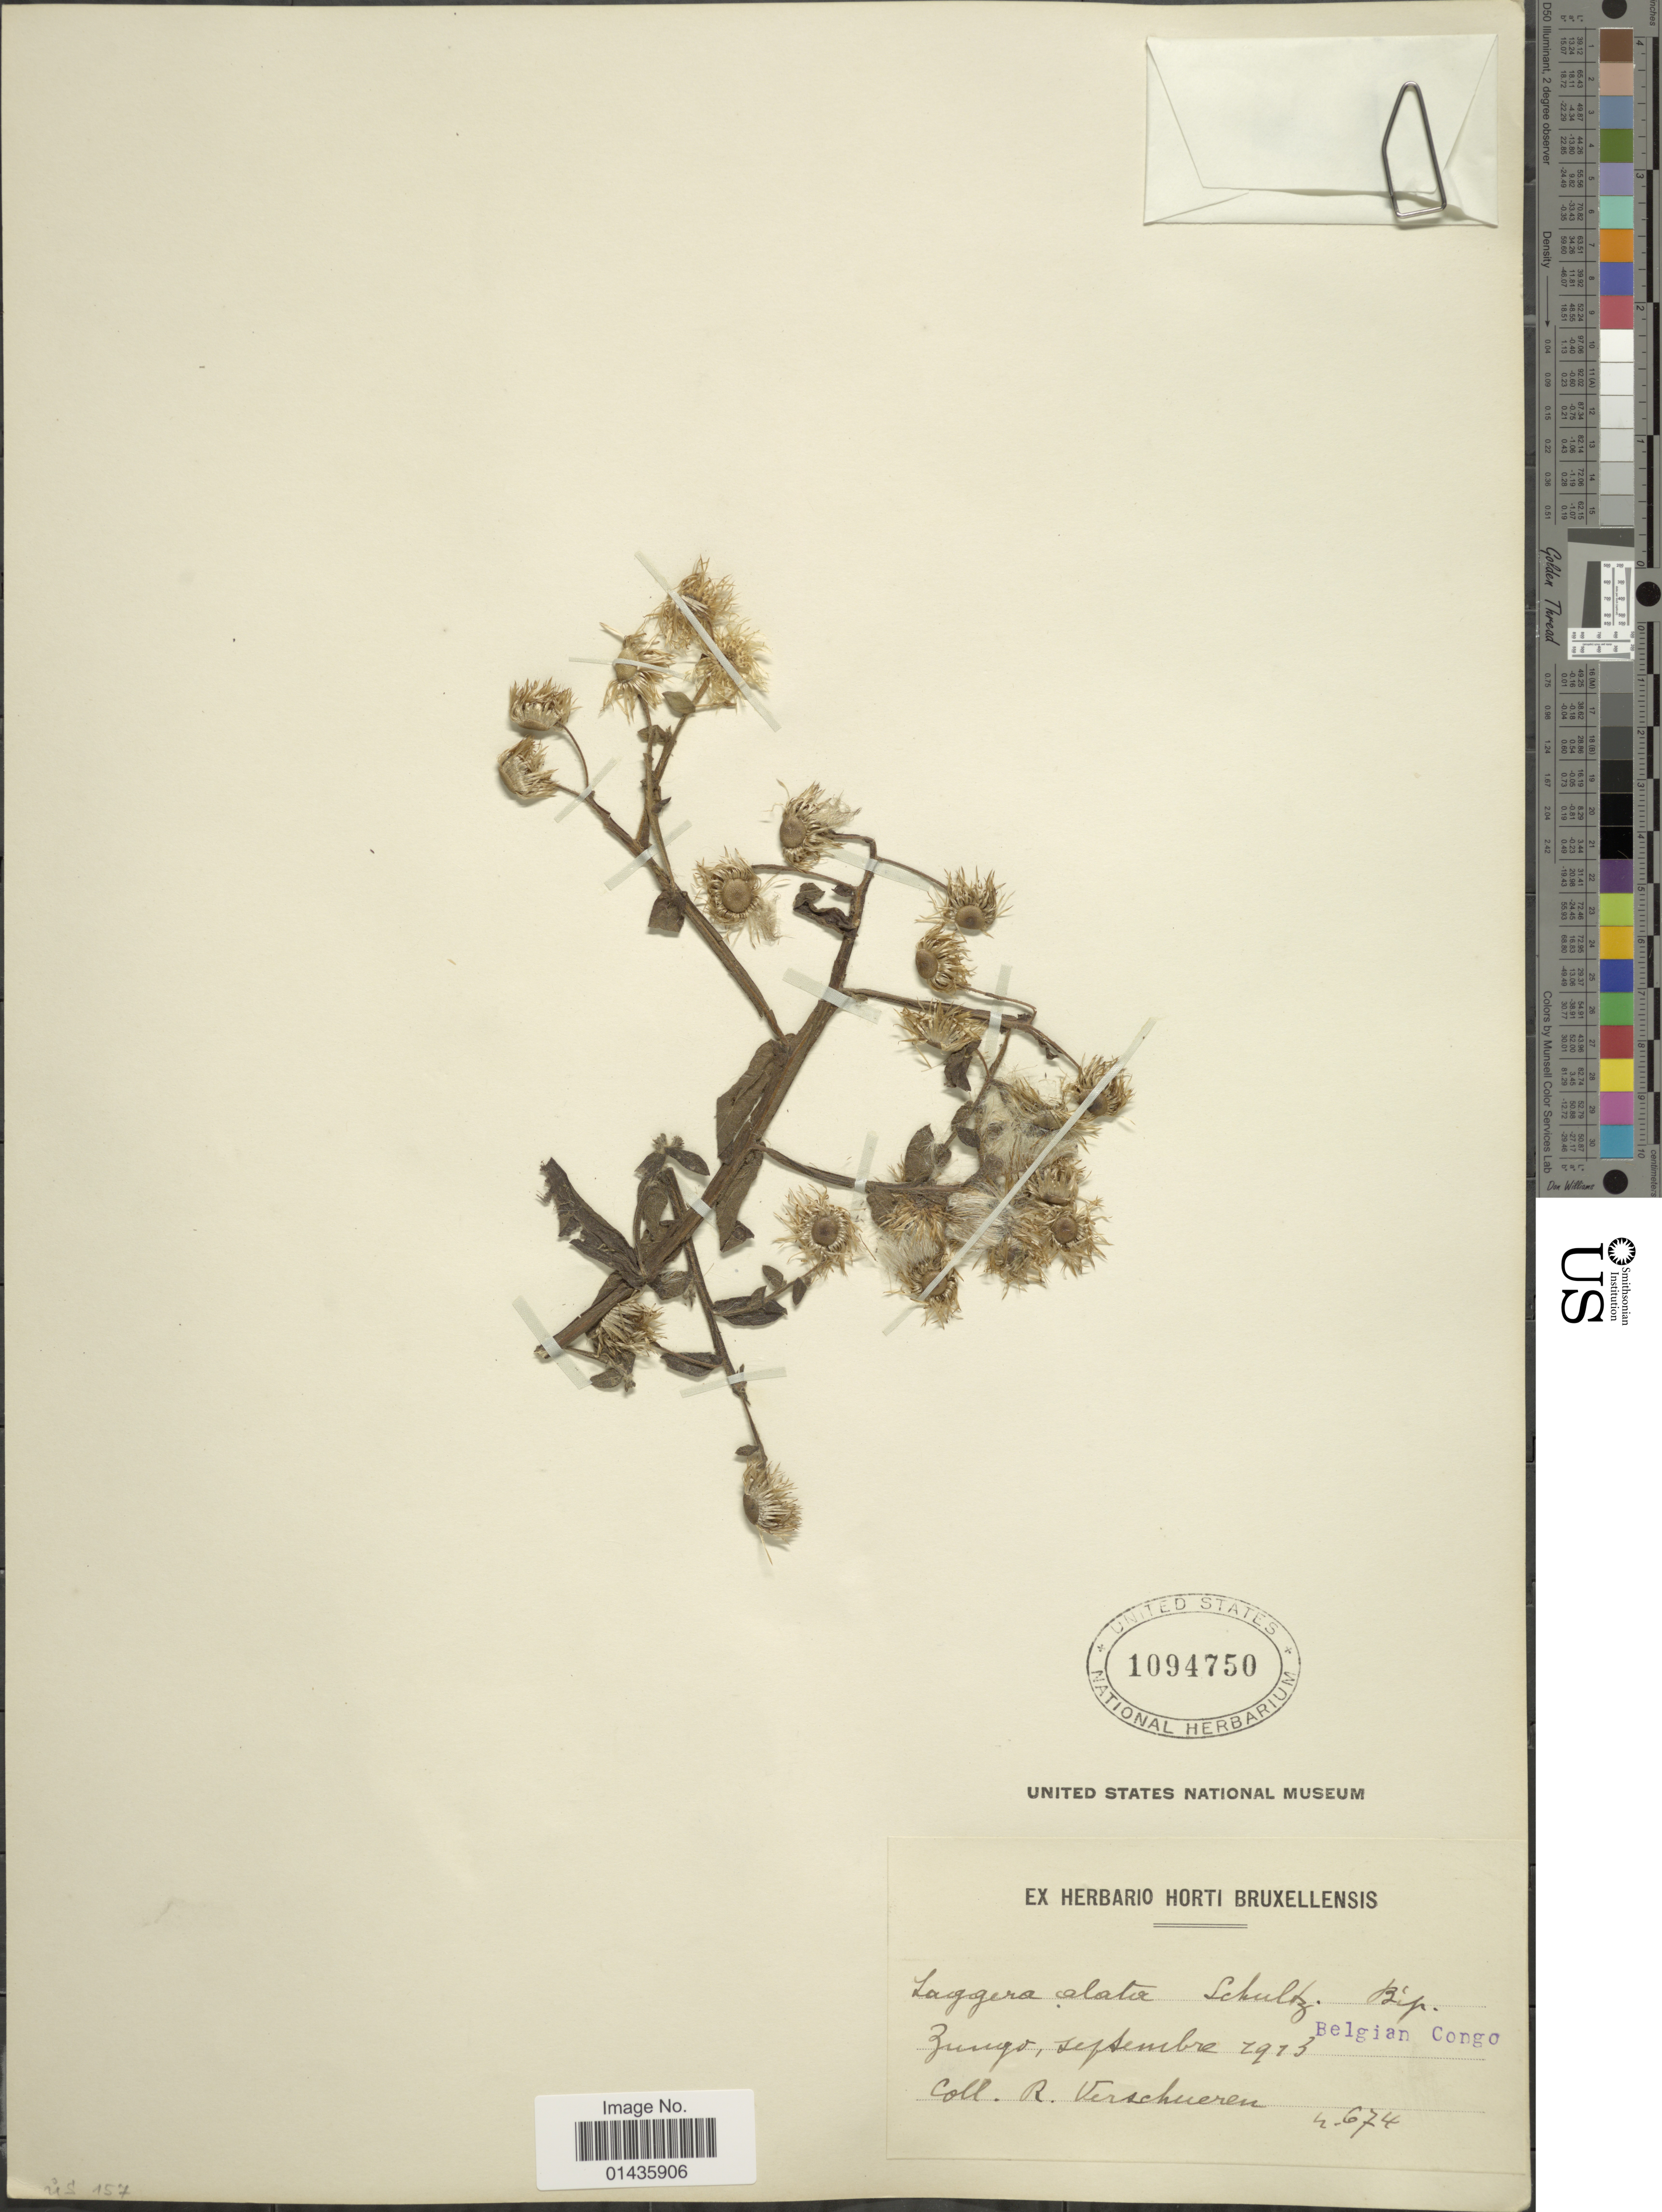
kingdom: Plantae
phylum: Tracheophyta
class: Magnoliopsida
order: Asterales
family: Asteraceae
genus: Laggera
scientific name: Laggera alata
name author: Sch. Bip.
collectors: R. Verschueren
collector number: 674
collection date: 1913-09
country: Congo, Democratic Republic of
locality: Belgian Congo, Zongo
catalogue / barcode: US 1094750